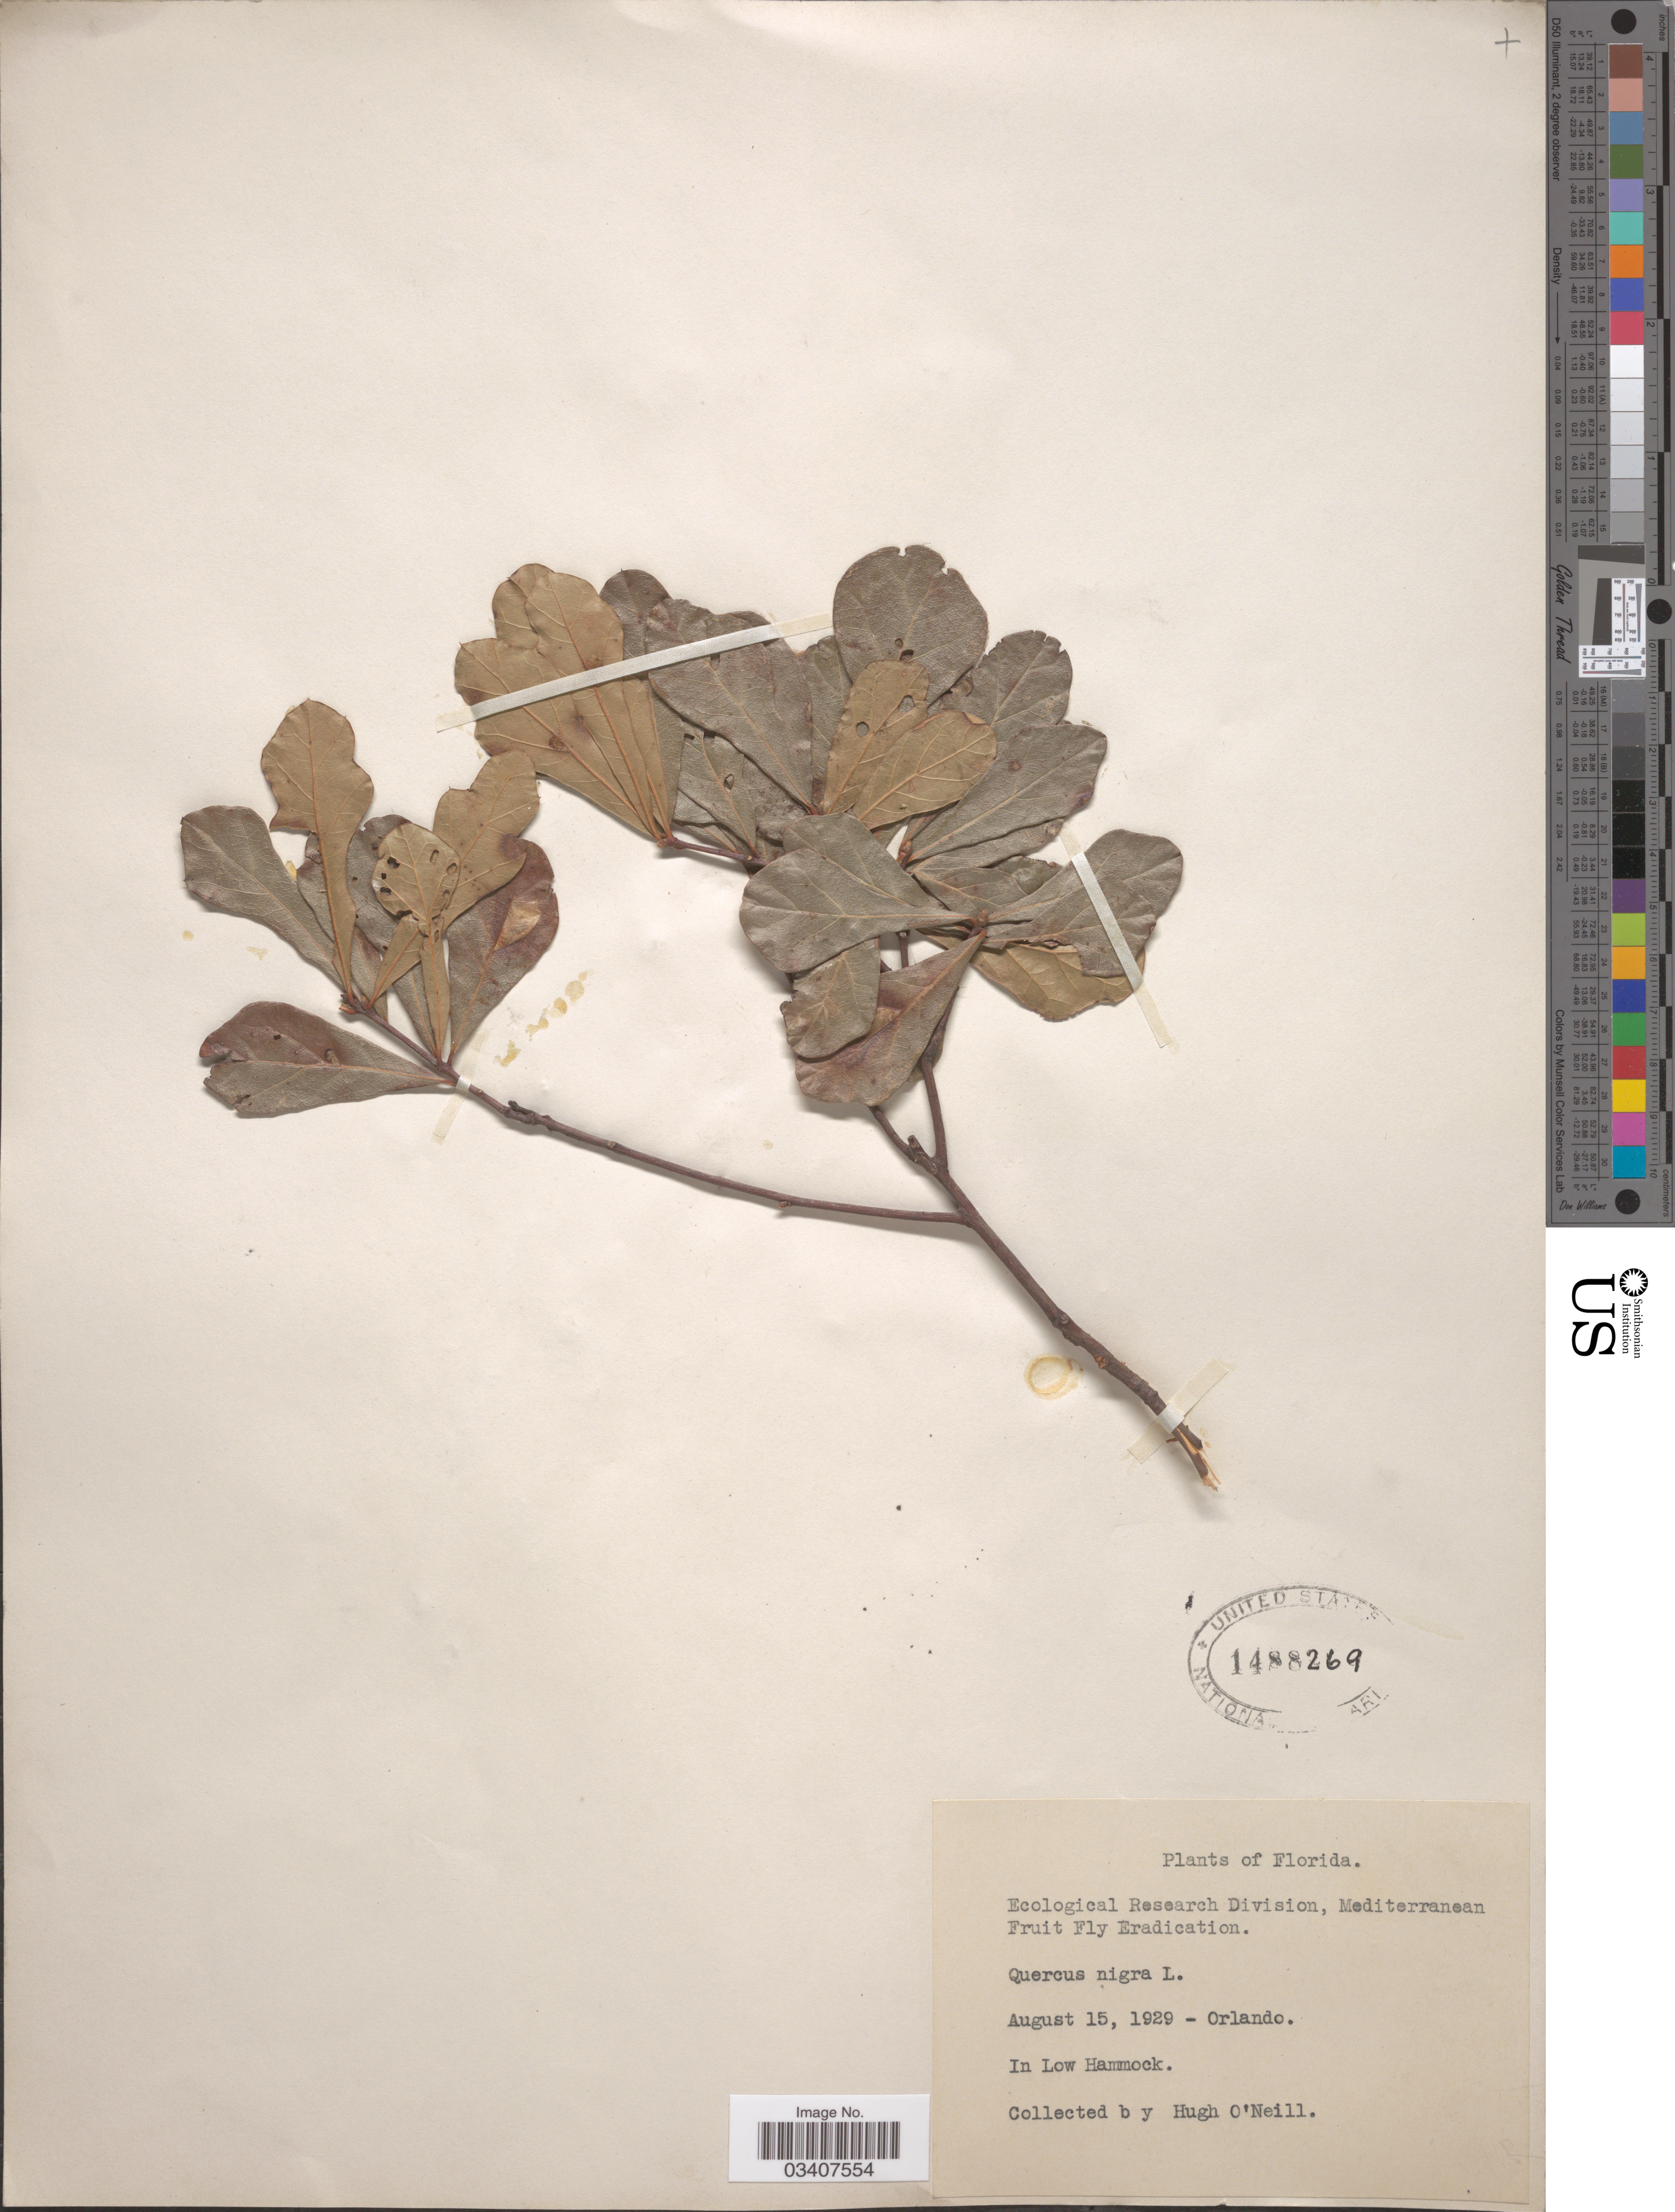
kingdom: Plantae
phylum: Tracheophyta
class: Magnoliopsida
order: Fagales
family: Fagaceae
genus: Quercus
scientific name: Quercus nigra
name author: L.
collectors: H. O'Neill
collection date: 1929-08-15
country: United States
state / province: Florida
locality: Orlando. In Low Hammock.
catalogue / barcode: US 1488269